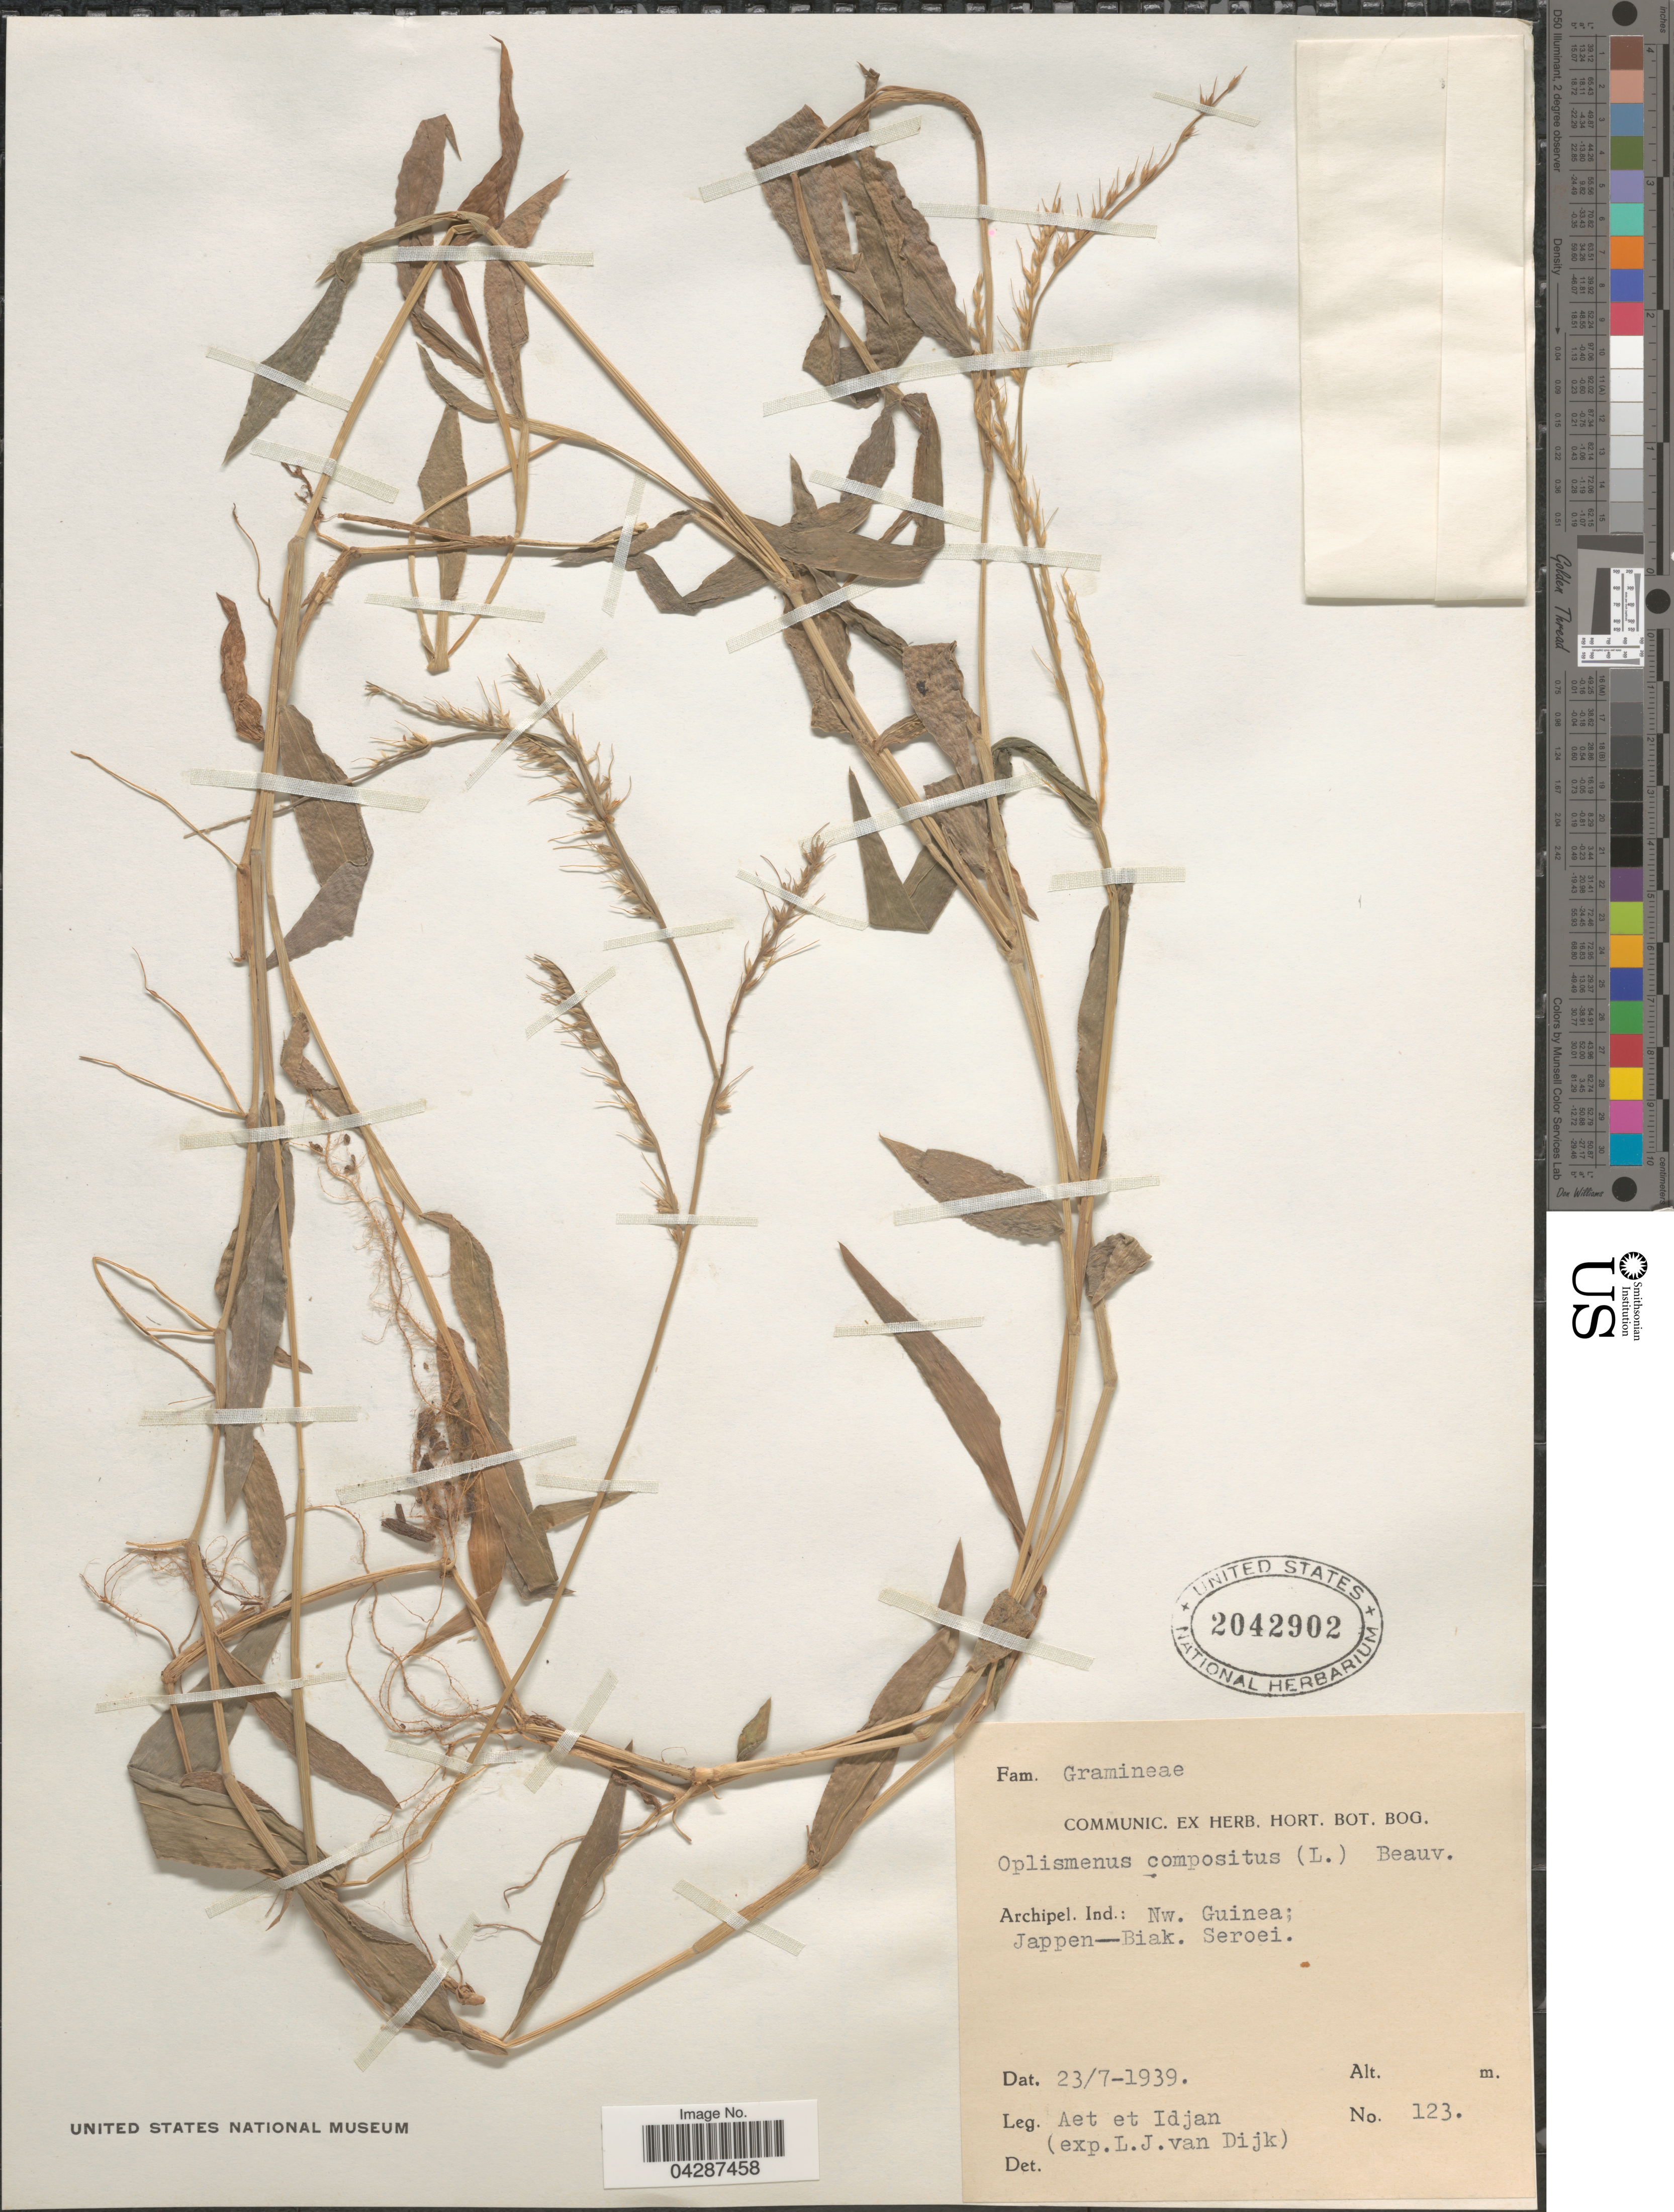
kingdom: Plantae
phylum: Tracheophyta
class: Liliopsida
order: Poales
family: Poaceae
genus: Oplismenus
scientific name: Oplismenus compositus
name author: (L.) P. Beauv.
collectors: -- Aet & -. Idjan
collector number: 123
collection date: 1939-07-23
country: Papua New Guinea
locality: Archipel. Ind.: Nw. Guinea; Jappen-Biak. Seroei.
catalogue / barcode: US 2042902